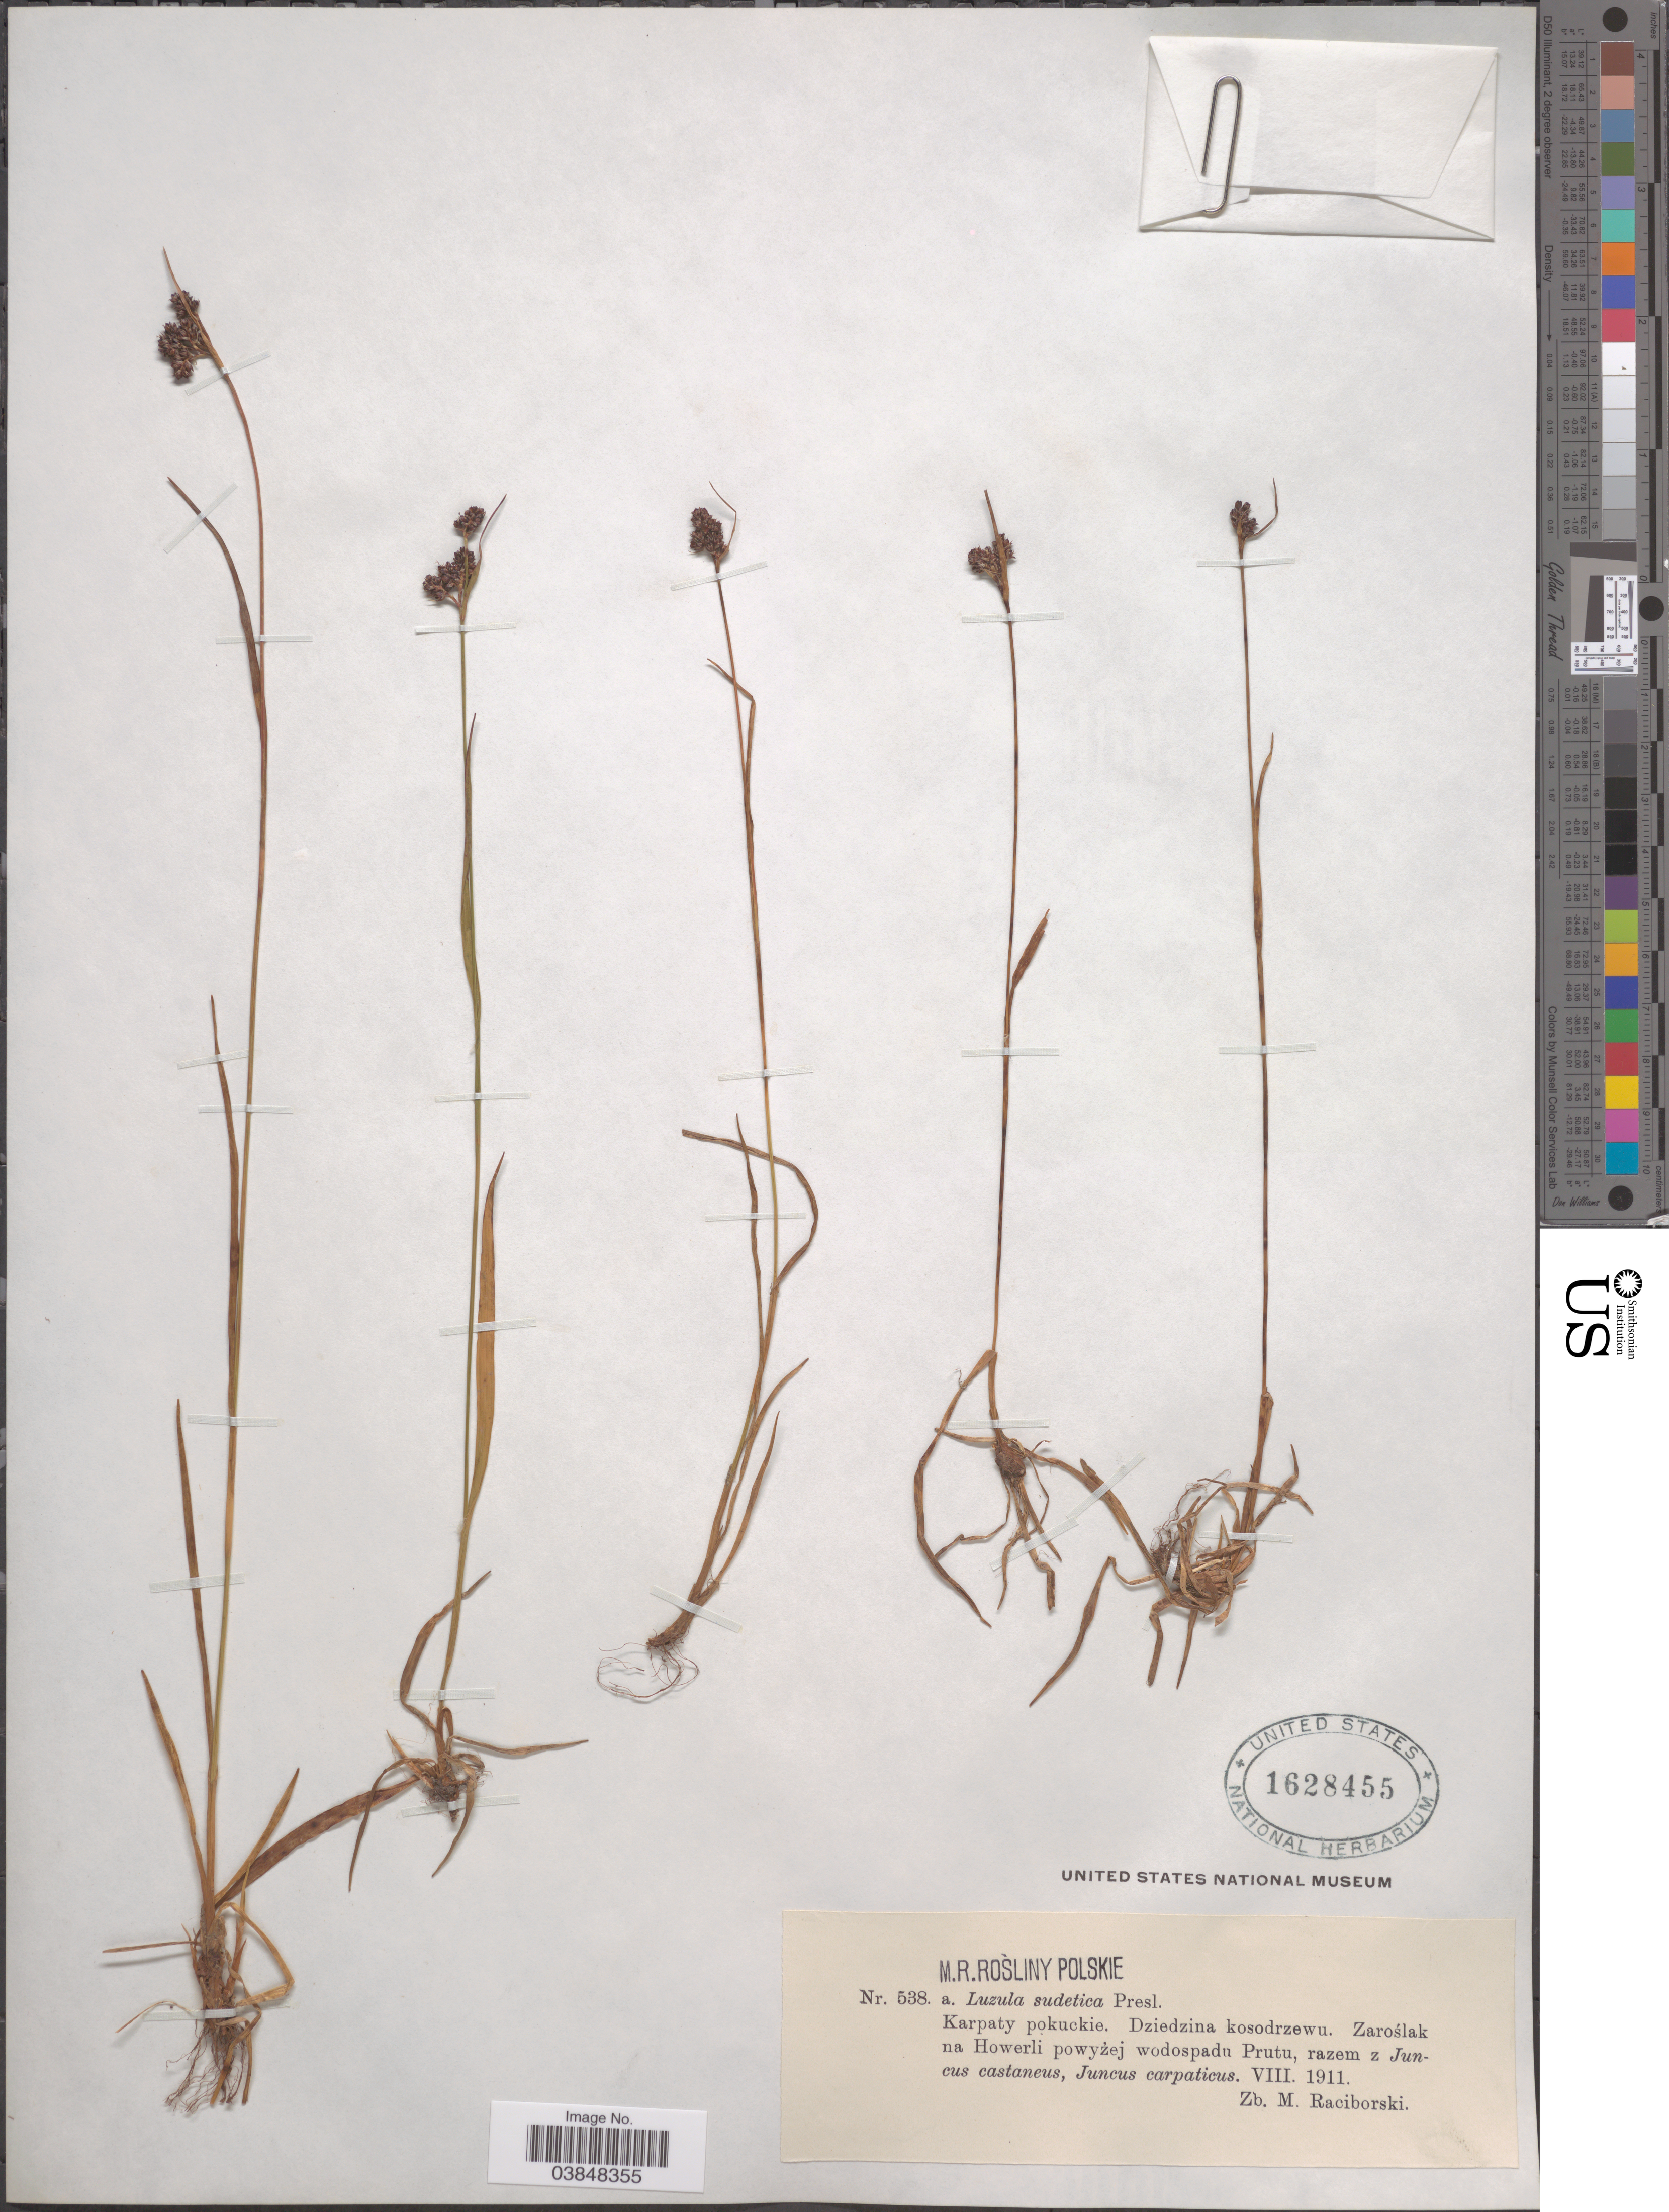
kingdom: Plantae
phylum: Tracheophyta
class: Liliopsida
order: Poales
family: Juncaceae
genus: Luzula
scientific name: Luzula sudetica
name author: (Willd.) Schult.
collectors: Z. Raciborski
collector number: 538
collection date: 1911-08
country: Poland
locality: Karpaty pokuckie. Dziedzina kosodrzewu. Zaroslak na Howerli powyzej wodospadu Prutu.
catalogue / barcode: US 1628455